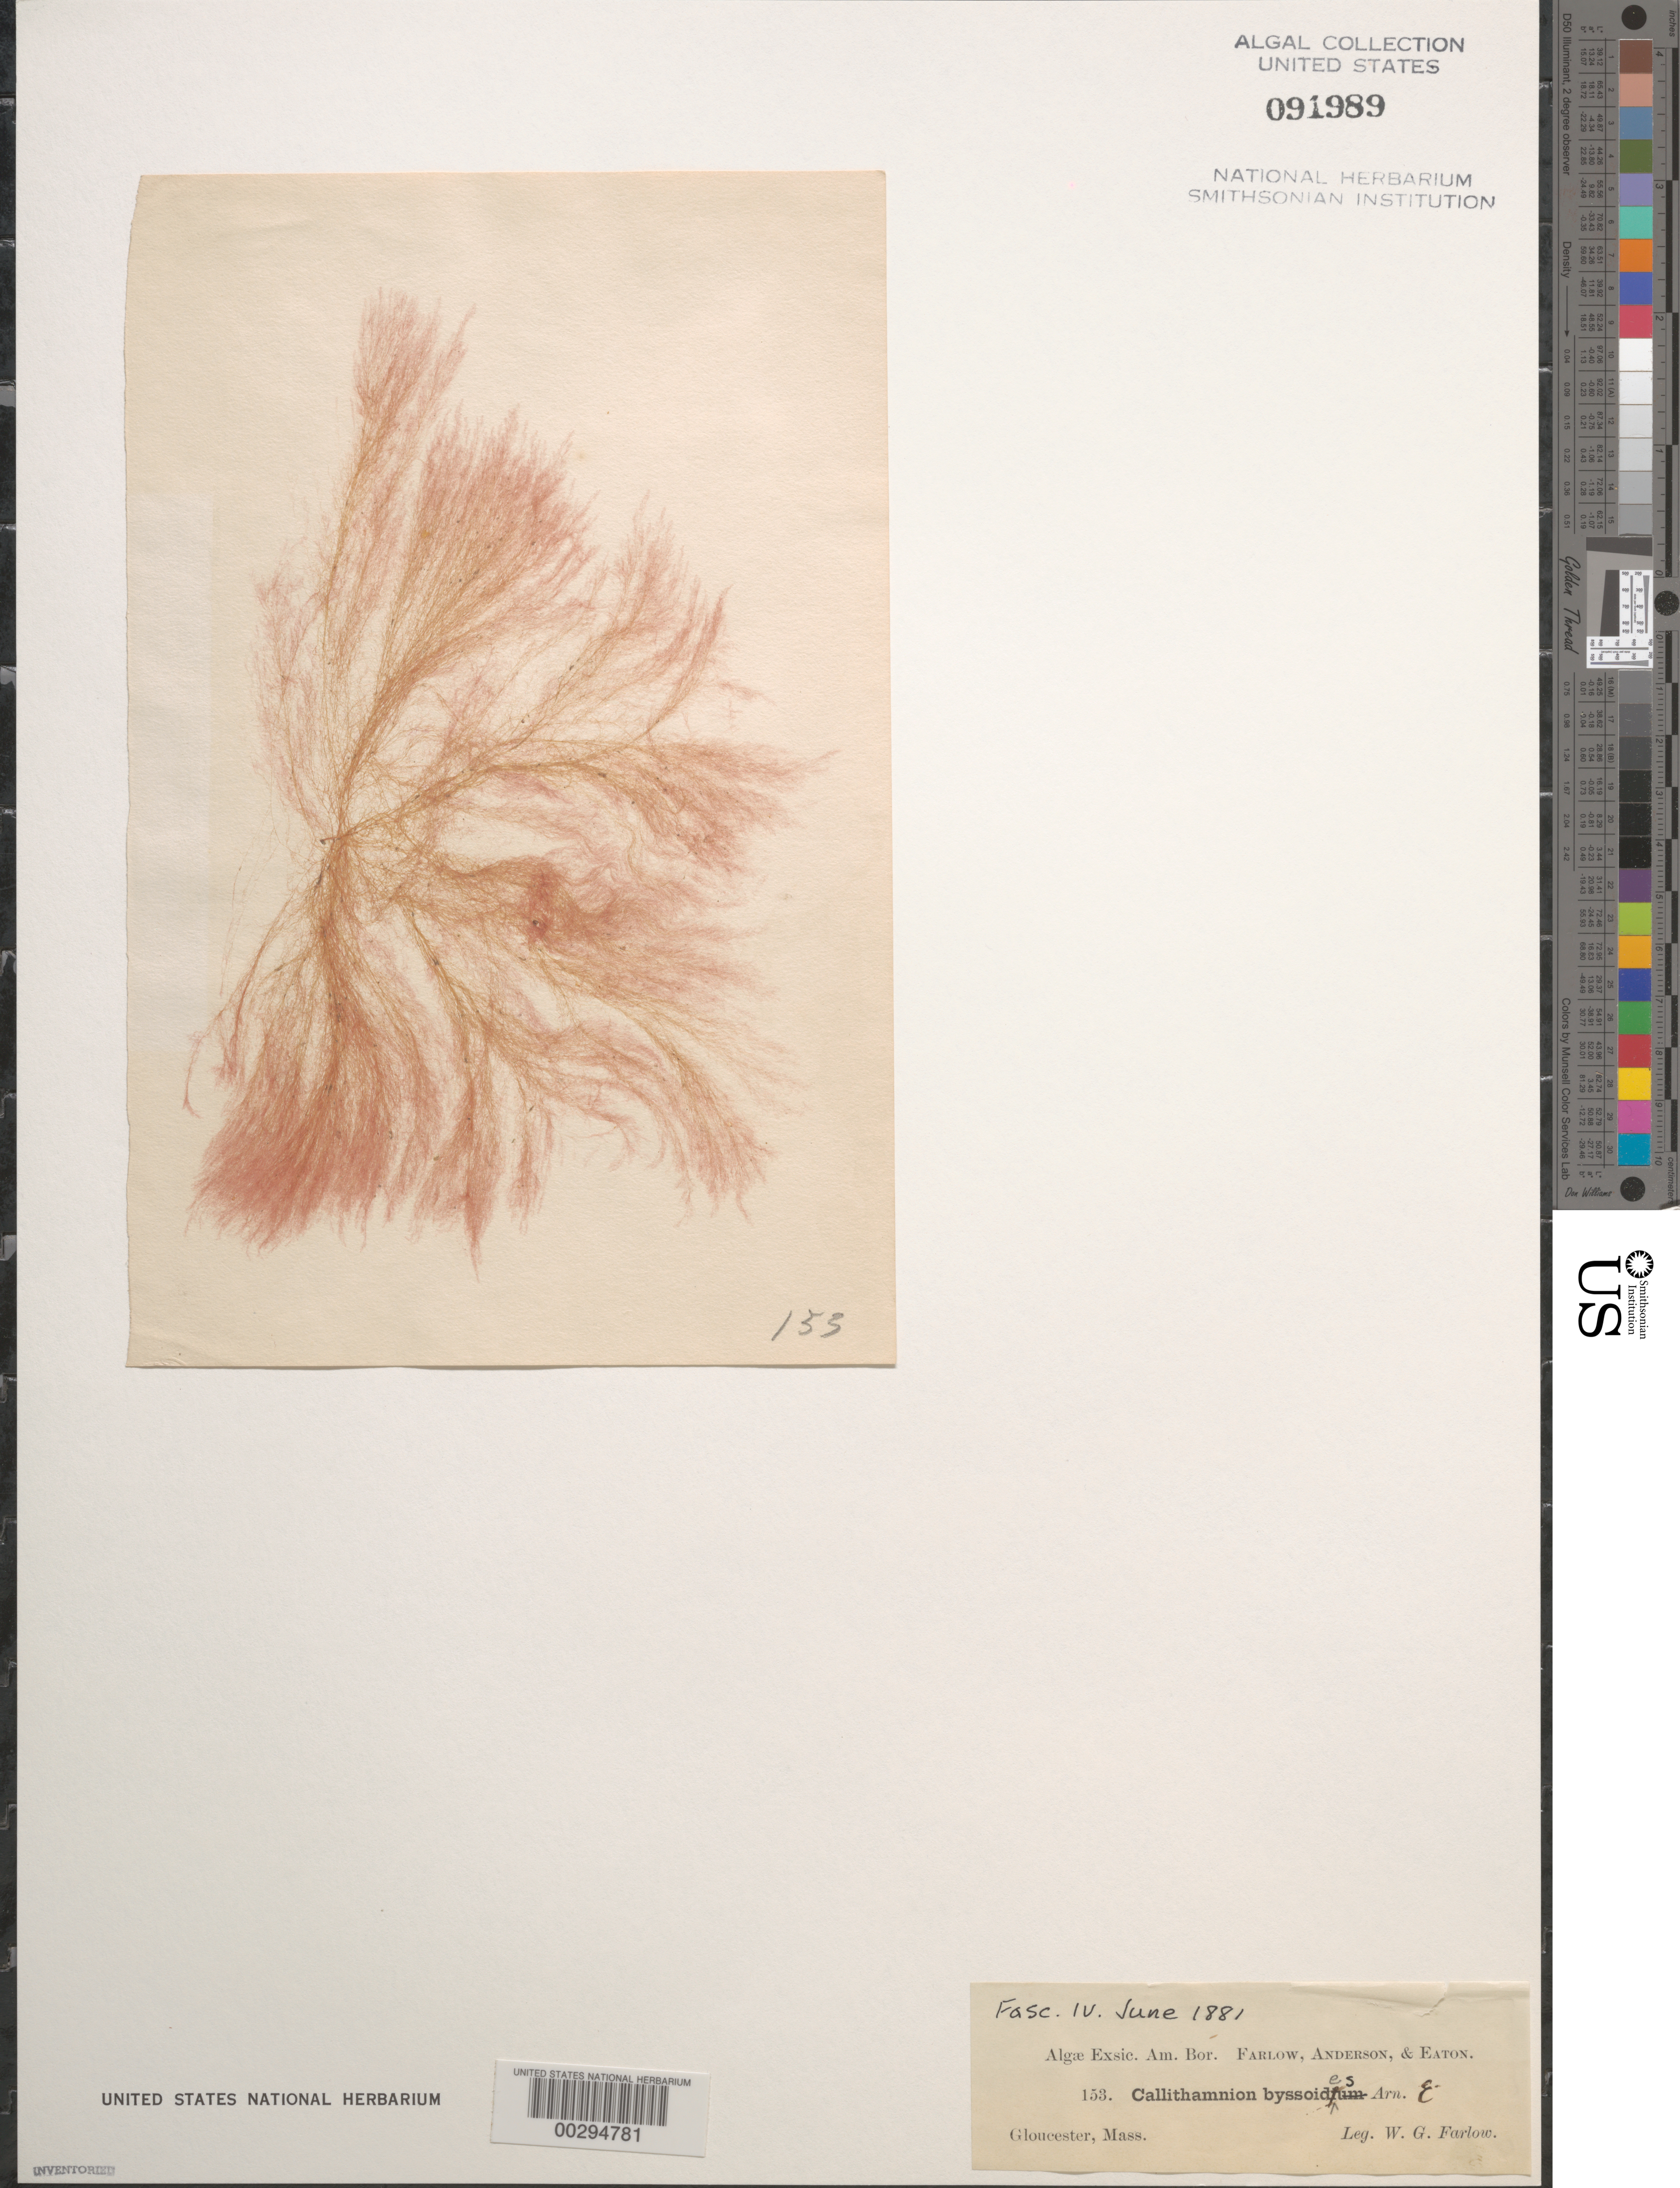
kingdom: Plantae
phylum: Rhodophyta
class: Florideophyceae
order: Ceramiales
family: Callithamniaceae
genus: Aglaothamnion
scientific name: Aglaothamnion tenuissimum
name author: (Bonnem.) Feldm.-Maz.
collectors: W. G. Farlow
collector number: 153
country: United States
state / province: Massachusetts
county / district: Essex County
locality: Gloucester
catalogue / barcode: US 91989